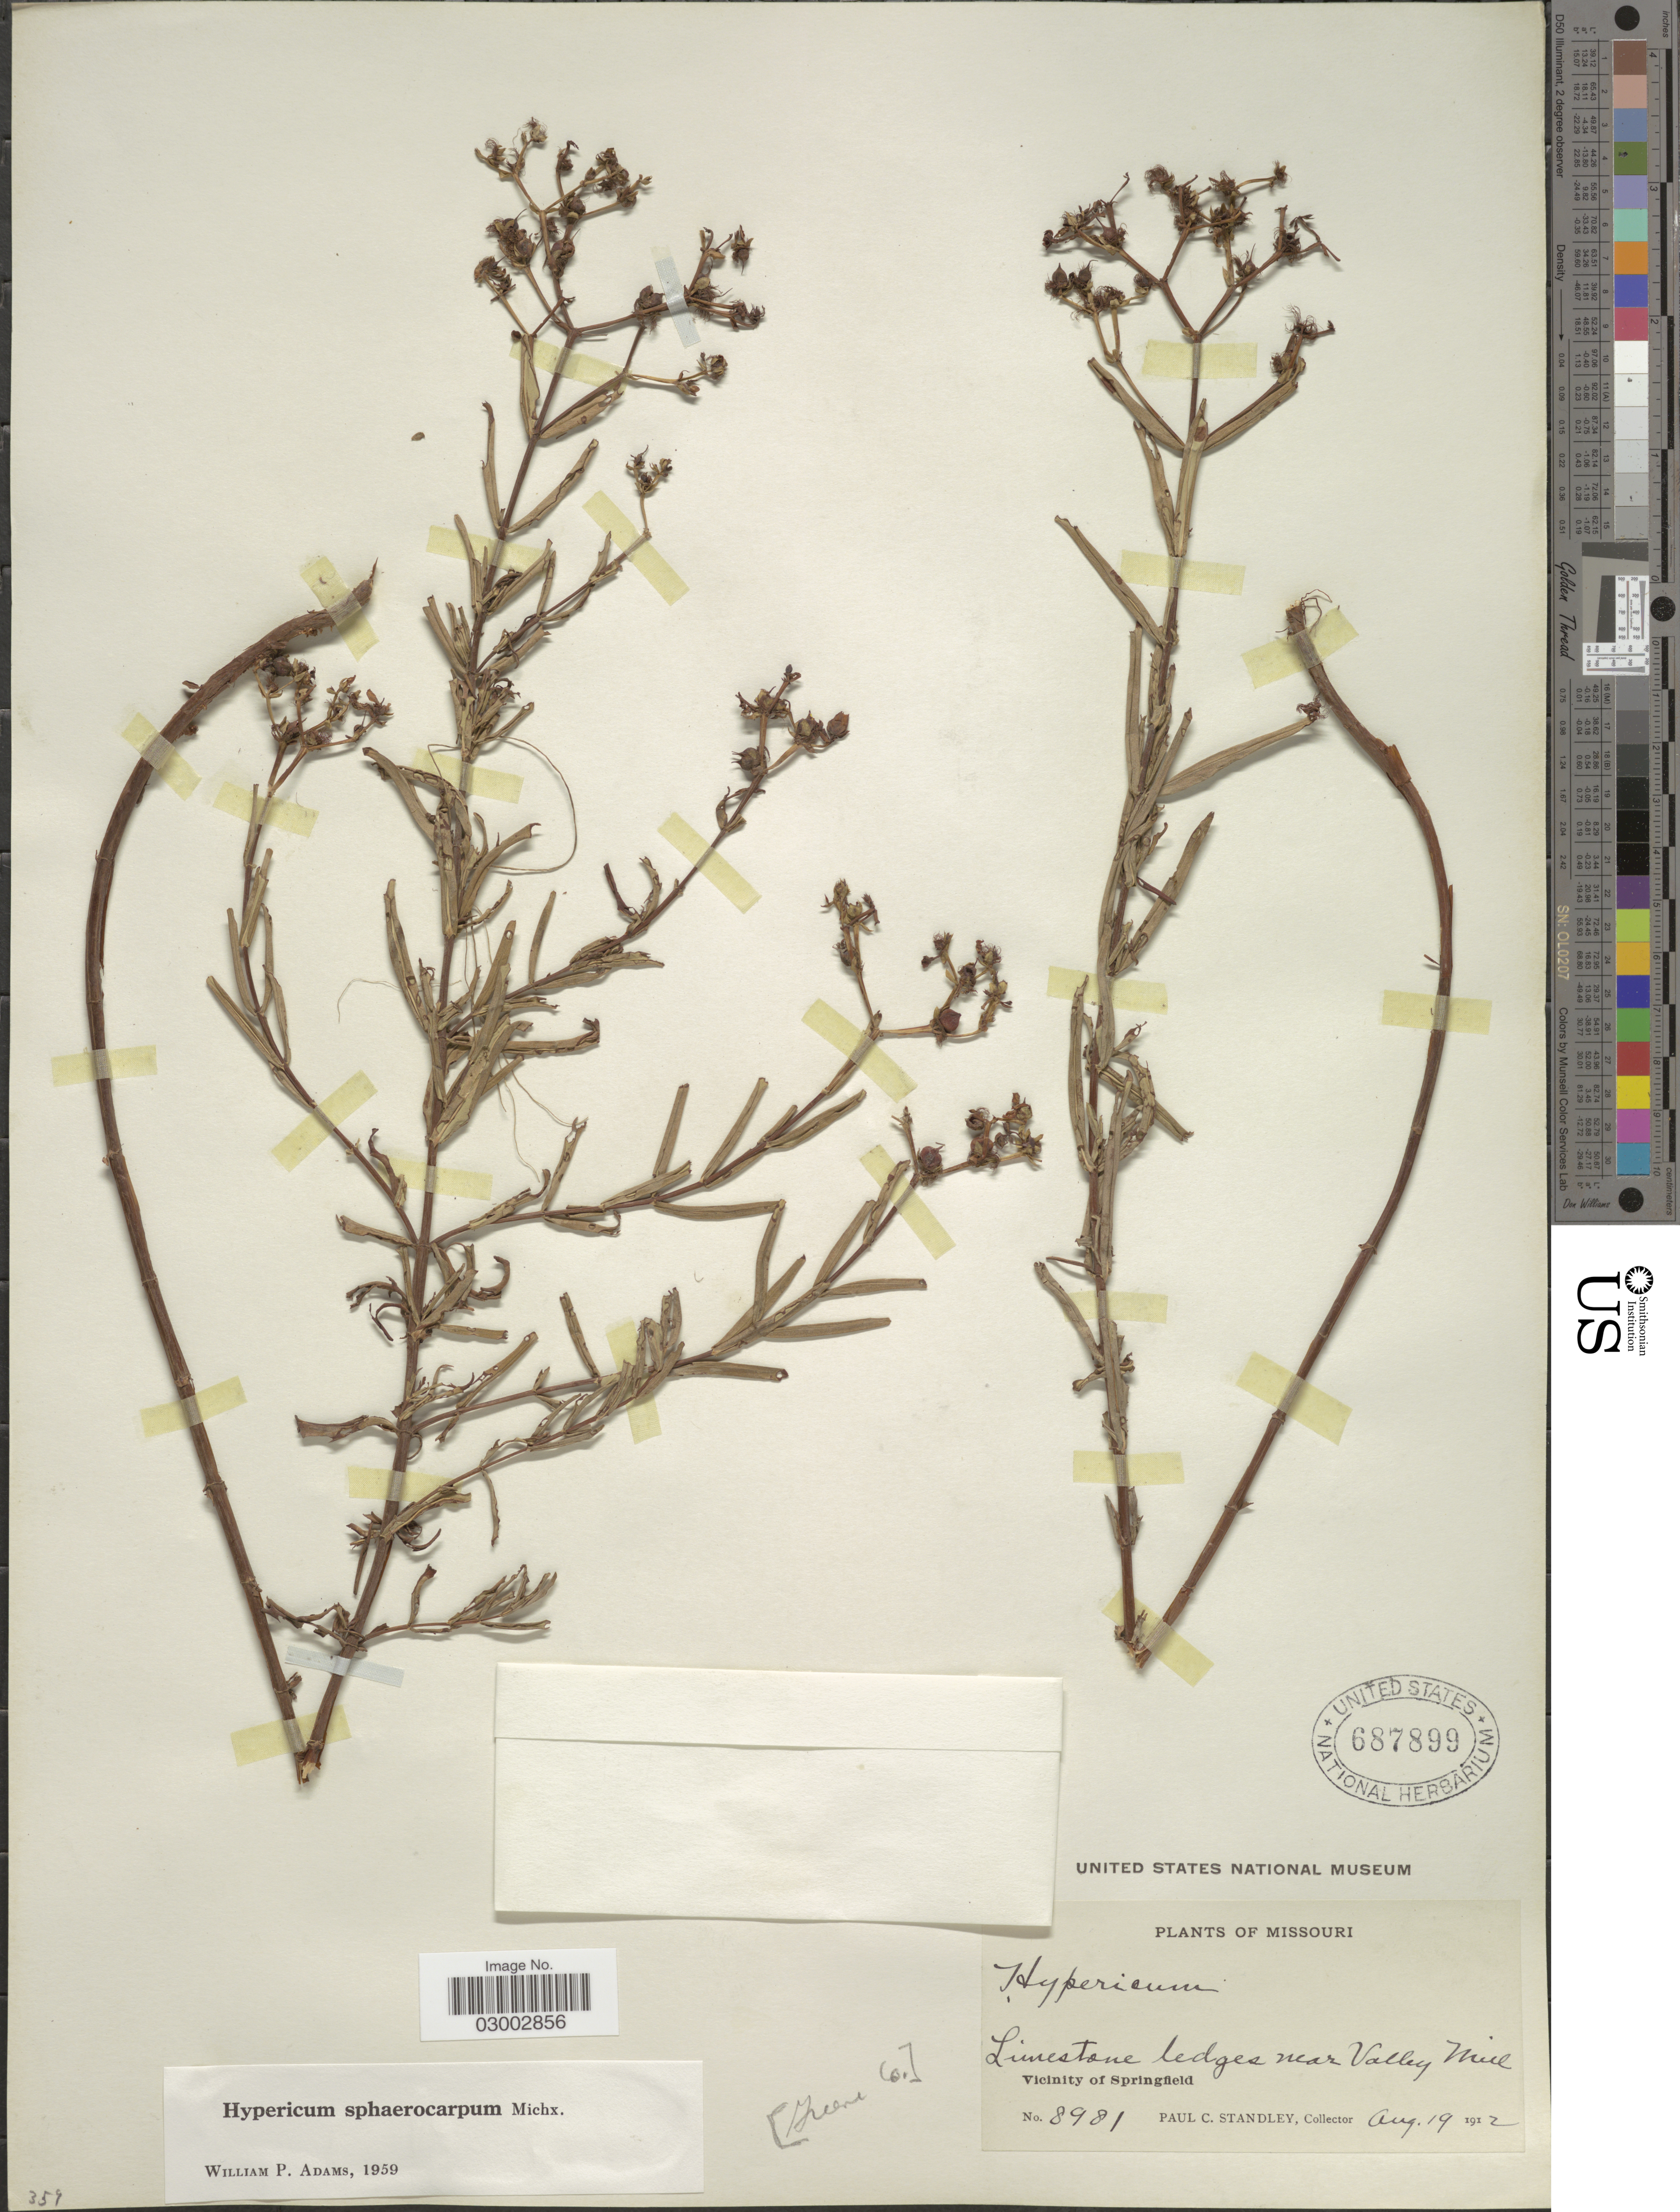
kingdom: Plantae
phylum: Tracheophyta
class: Magnoliopsida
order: Malpighiales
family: Hypericaceae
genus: Hypericum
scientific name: Hypericum sphaerocarpum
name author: Michx.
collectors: P. C. Standley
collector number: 8981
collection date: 1912-08-19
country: United States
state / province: Missouri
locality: Limestone ledges near Valley Mill. Vicinity of Springfield. Greene Co.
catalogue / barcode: US 687899